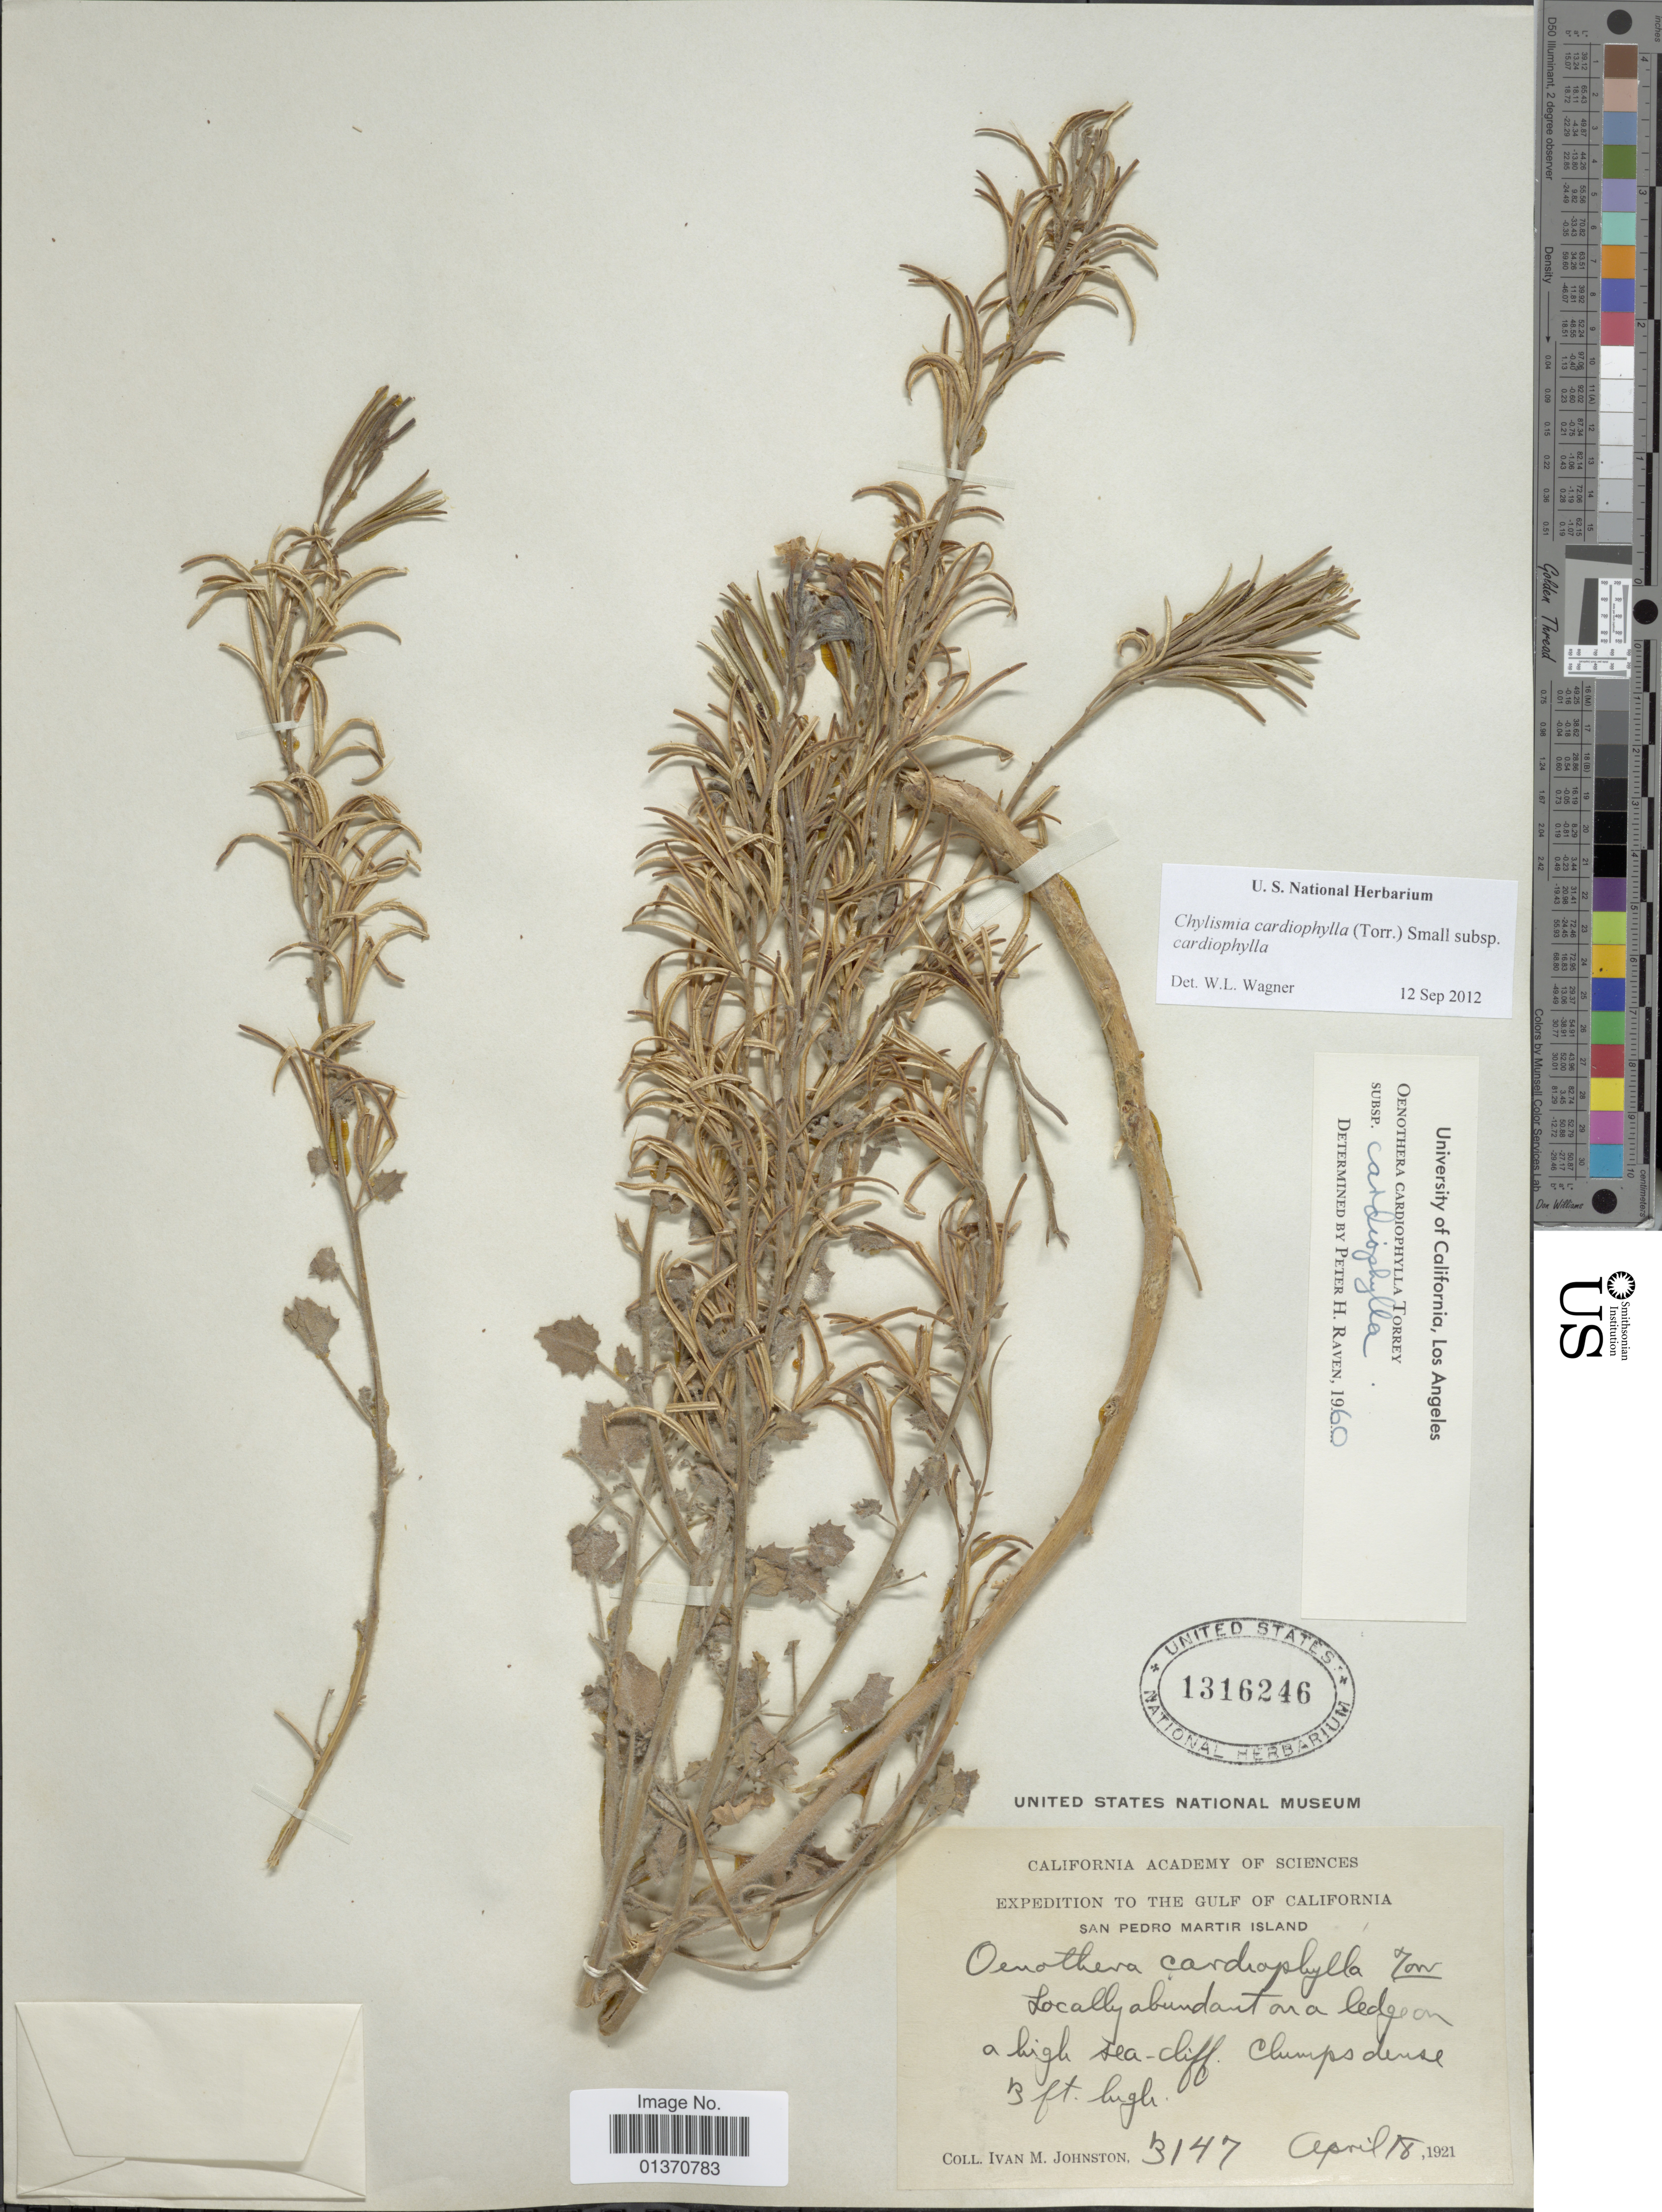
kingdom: Plantae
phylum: Tracheophyta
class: Magnoliopsida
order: Myrtales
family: Onagraceae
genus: Chylismia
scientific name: Chylismia cardiophylla subsp. cardiophylla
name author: (Torr.) Small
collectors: I.M. Johnston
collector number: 3147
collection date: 1921-04-18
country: United States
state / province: California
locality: The Gulf of California, San Pedro Martir Island, locally abundant on a ledge on a high sea-cliff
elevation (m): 1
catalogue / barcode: US 1316246